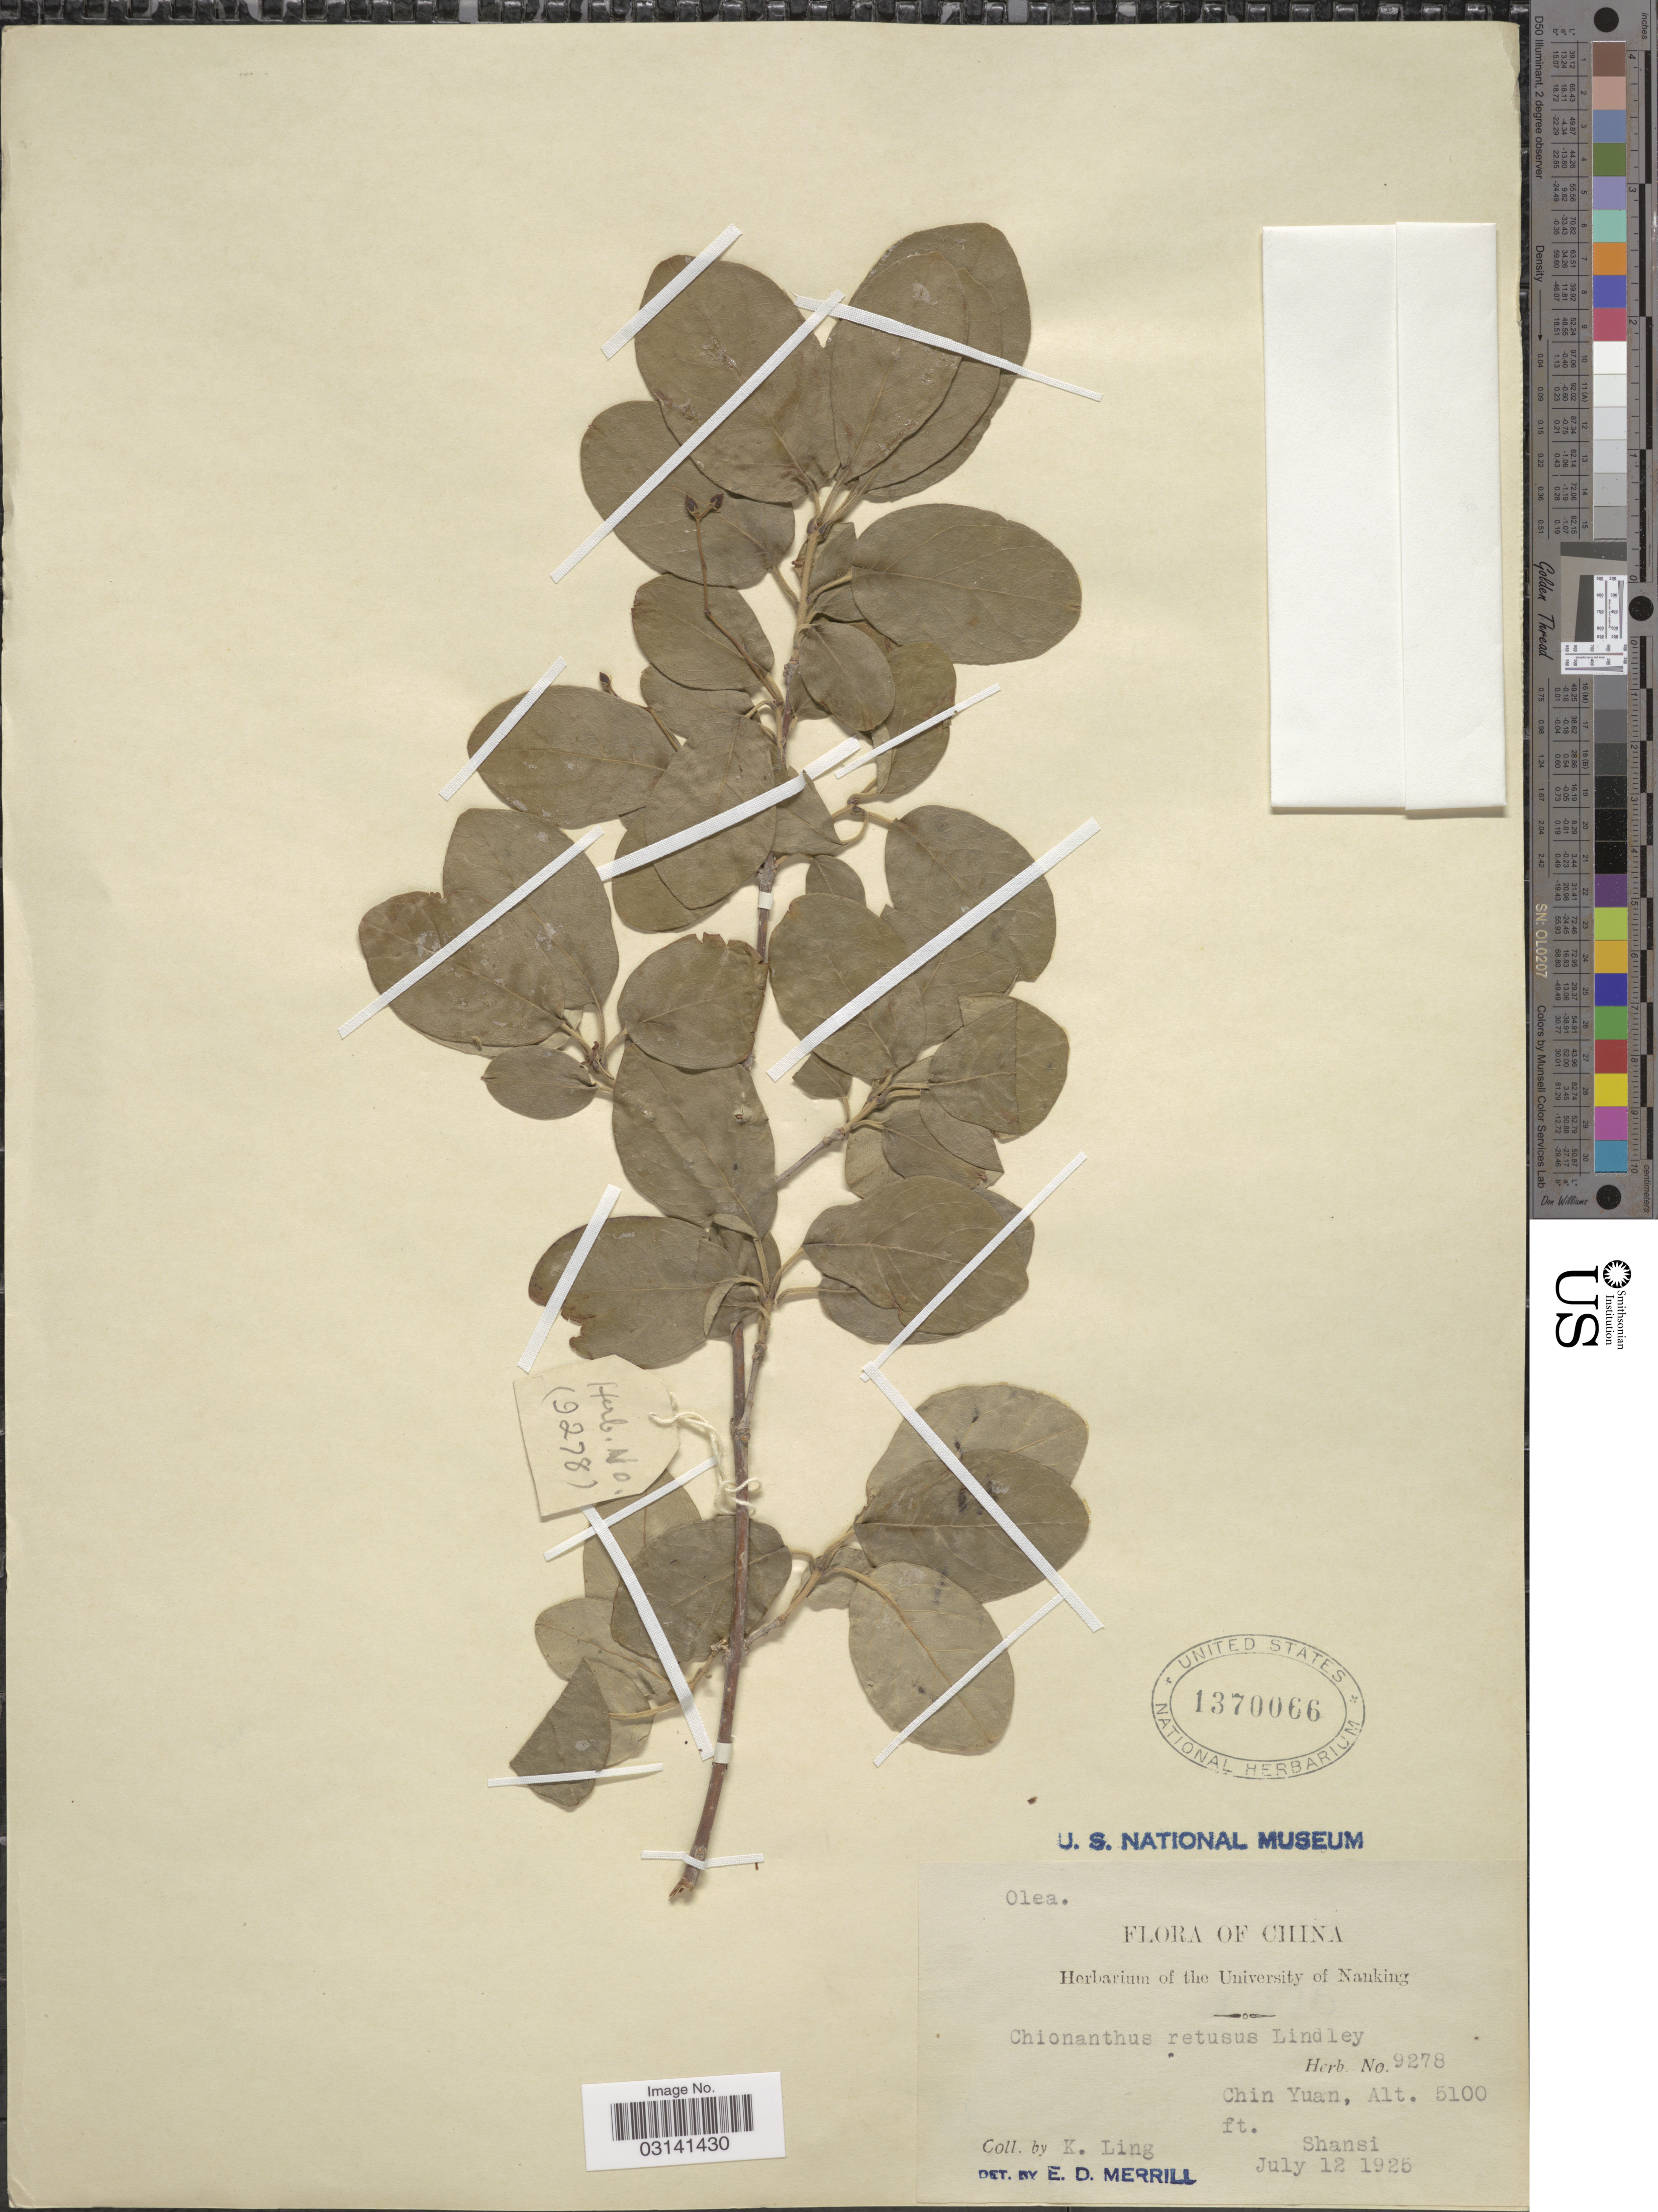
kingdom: Plantae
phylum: Tracheophyta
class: Magnoliopsida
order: Lamiales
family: Oleaceae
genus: Chionanthus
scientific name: Chionanthus retusus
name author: Lindl. & Paxton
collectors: K. Ling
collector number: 9278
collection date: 1925-07-12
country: China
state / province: Shanxi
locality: Chin Yuna, Shansi.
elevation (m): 1554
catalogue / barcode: US 1370066